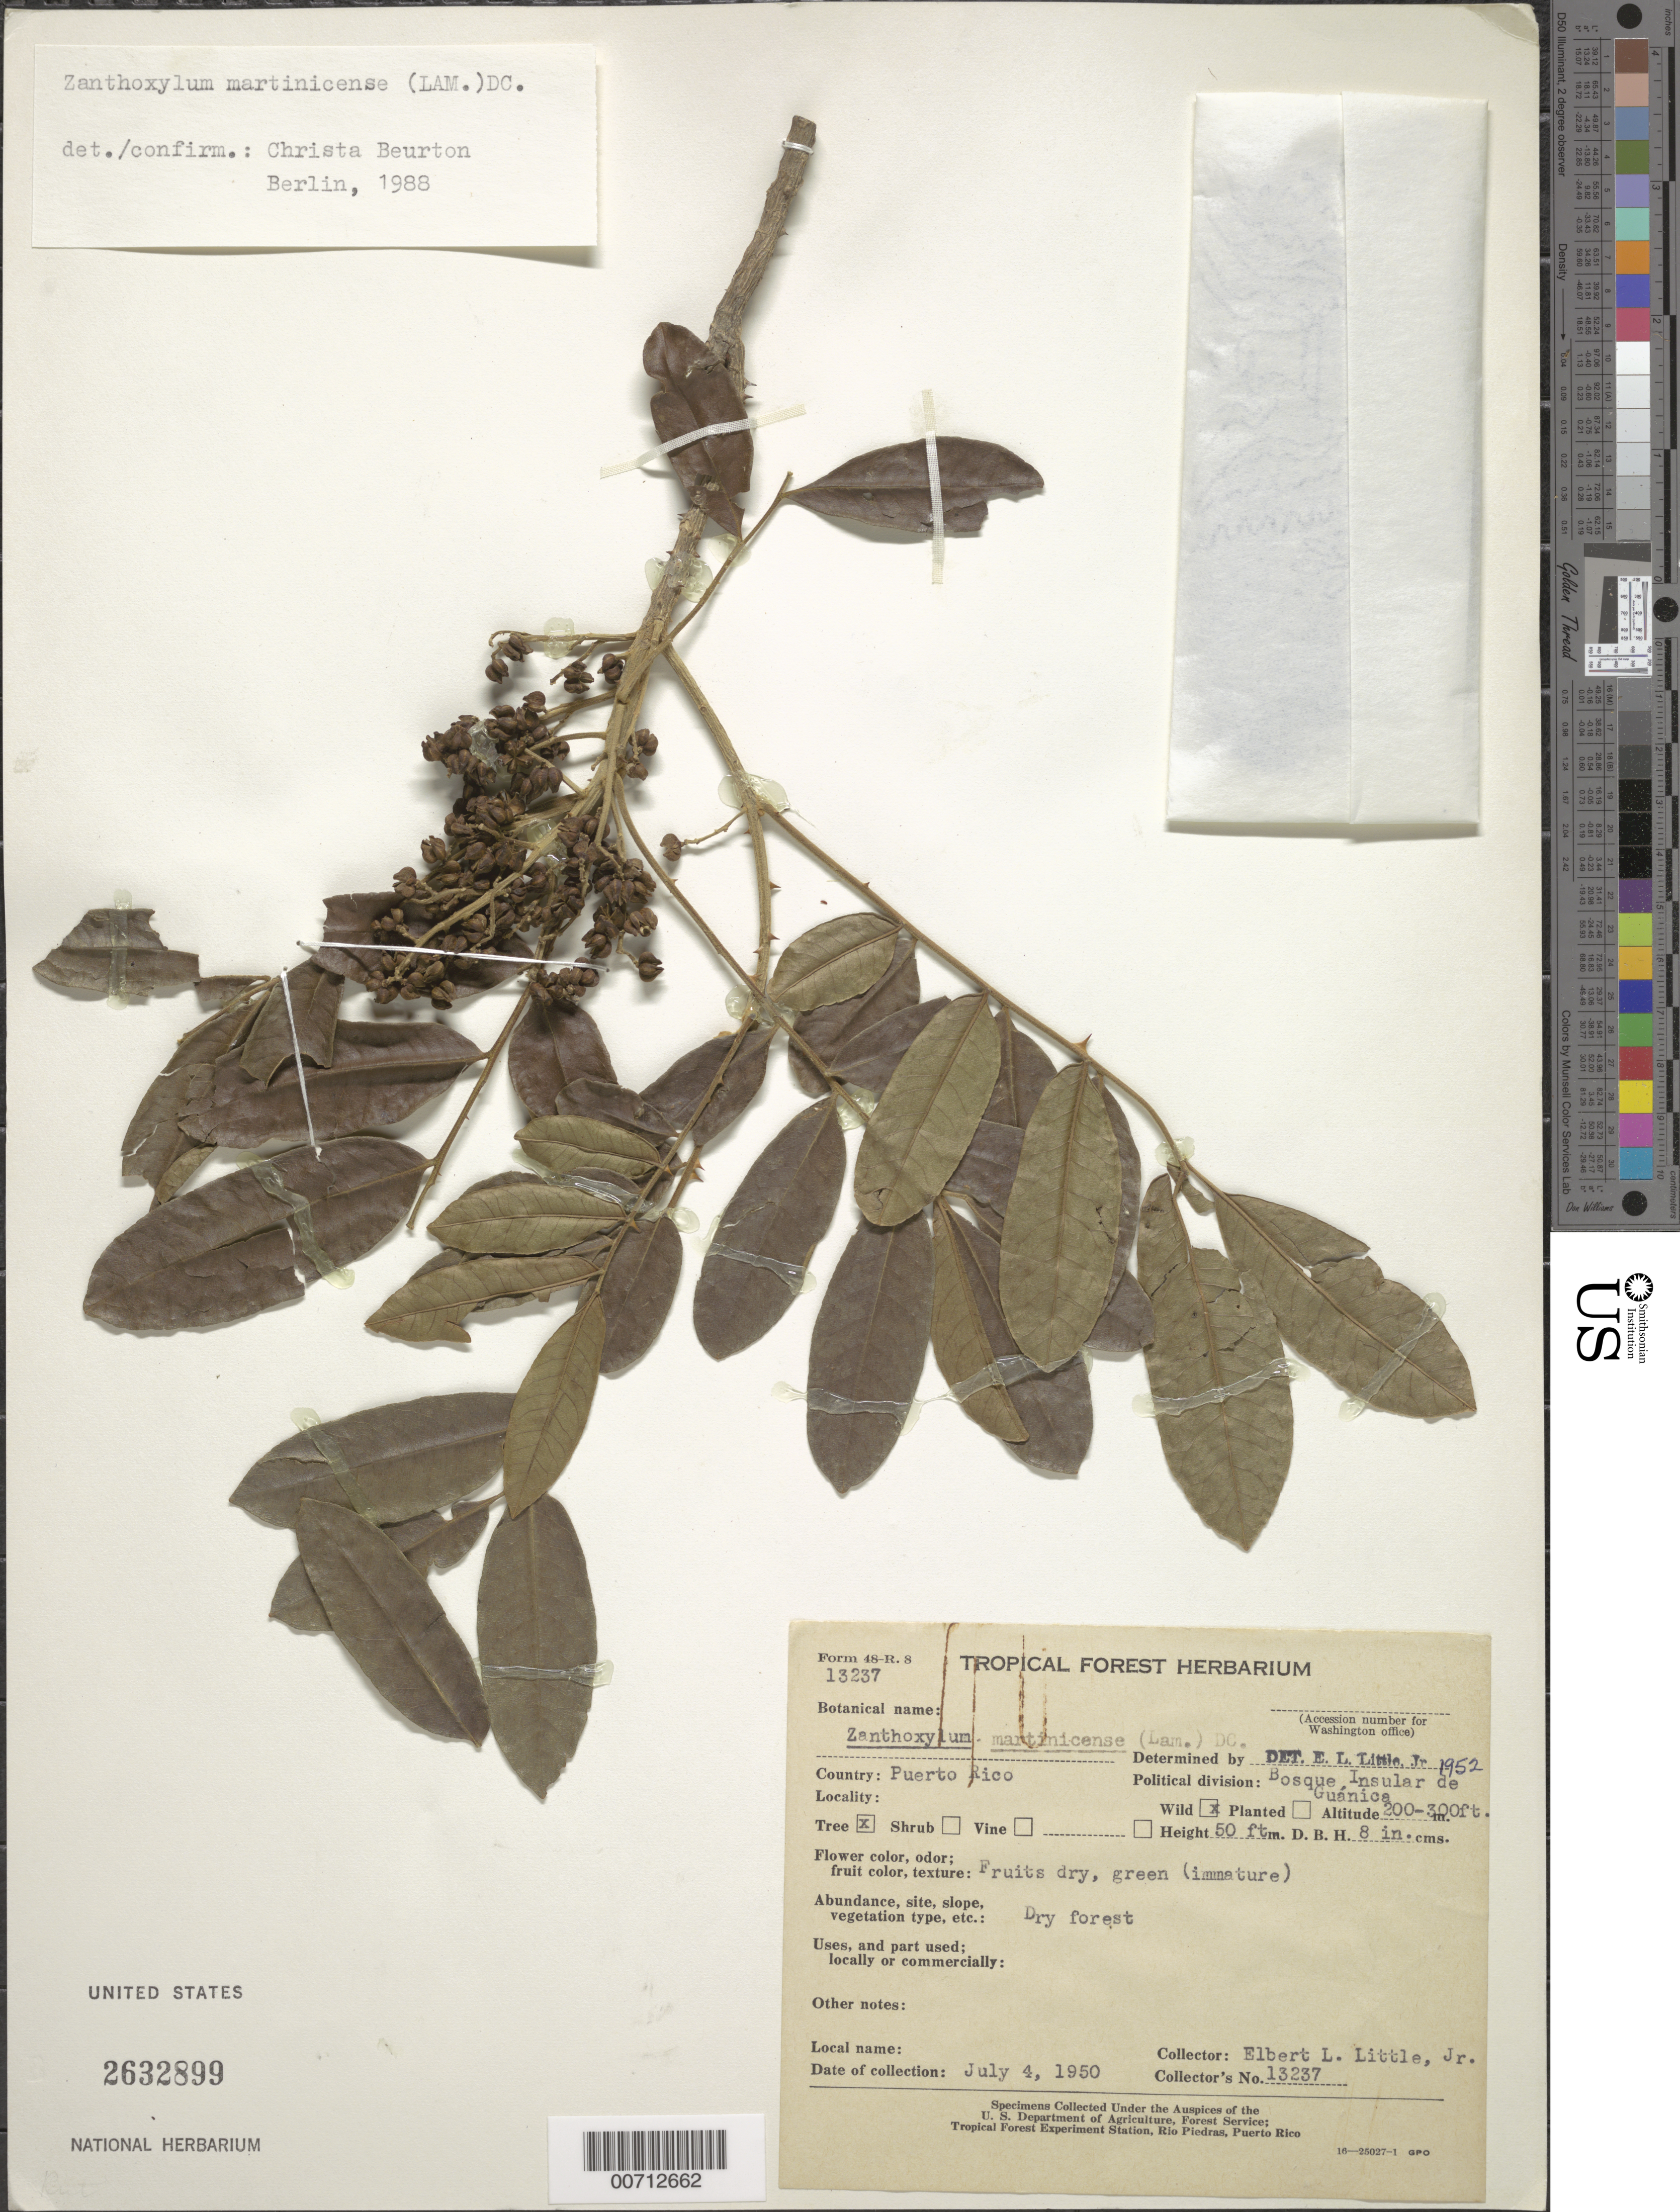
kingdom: Plantae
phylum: Tracheophyta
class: Magnoliopsida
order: Sapindales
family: Rutaceae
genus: Zanthoxylum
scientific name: Zanthoxylum martinicense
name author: (Lam.) DC.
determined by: Little, Elbert L., Jr., (FSSR), United States Department of Agriculture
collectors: E. L. Little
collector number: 13237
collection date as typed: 04 Jul 1950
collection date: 1950-07-04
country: Puerto Rico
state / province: Guanica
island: Greater Antilles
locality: Bosque Insular de Guanica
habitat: Dry forest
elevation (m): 61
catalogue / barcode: US 2632899